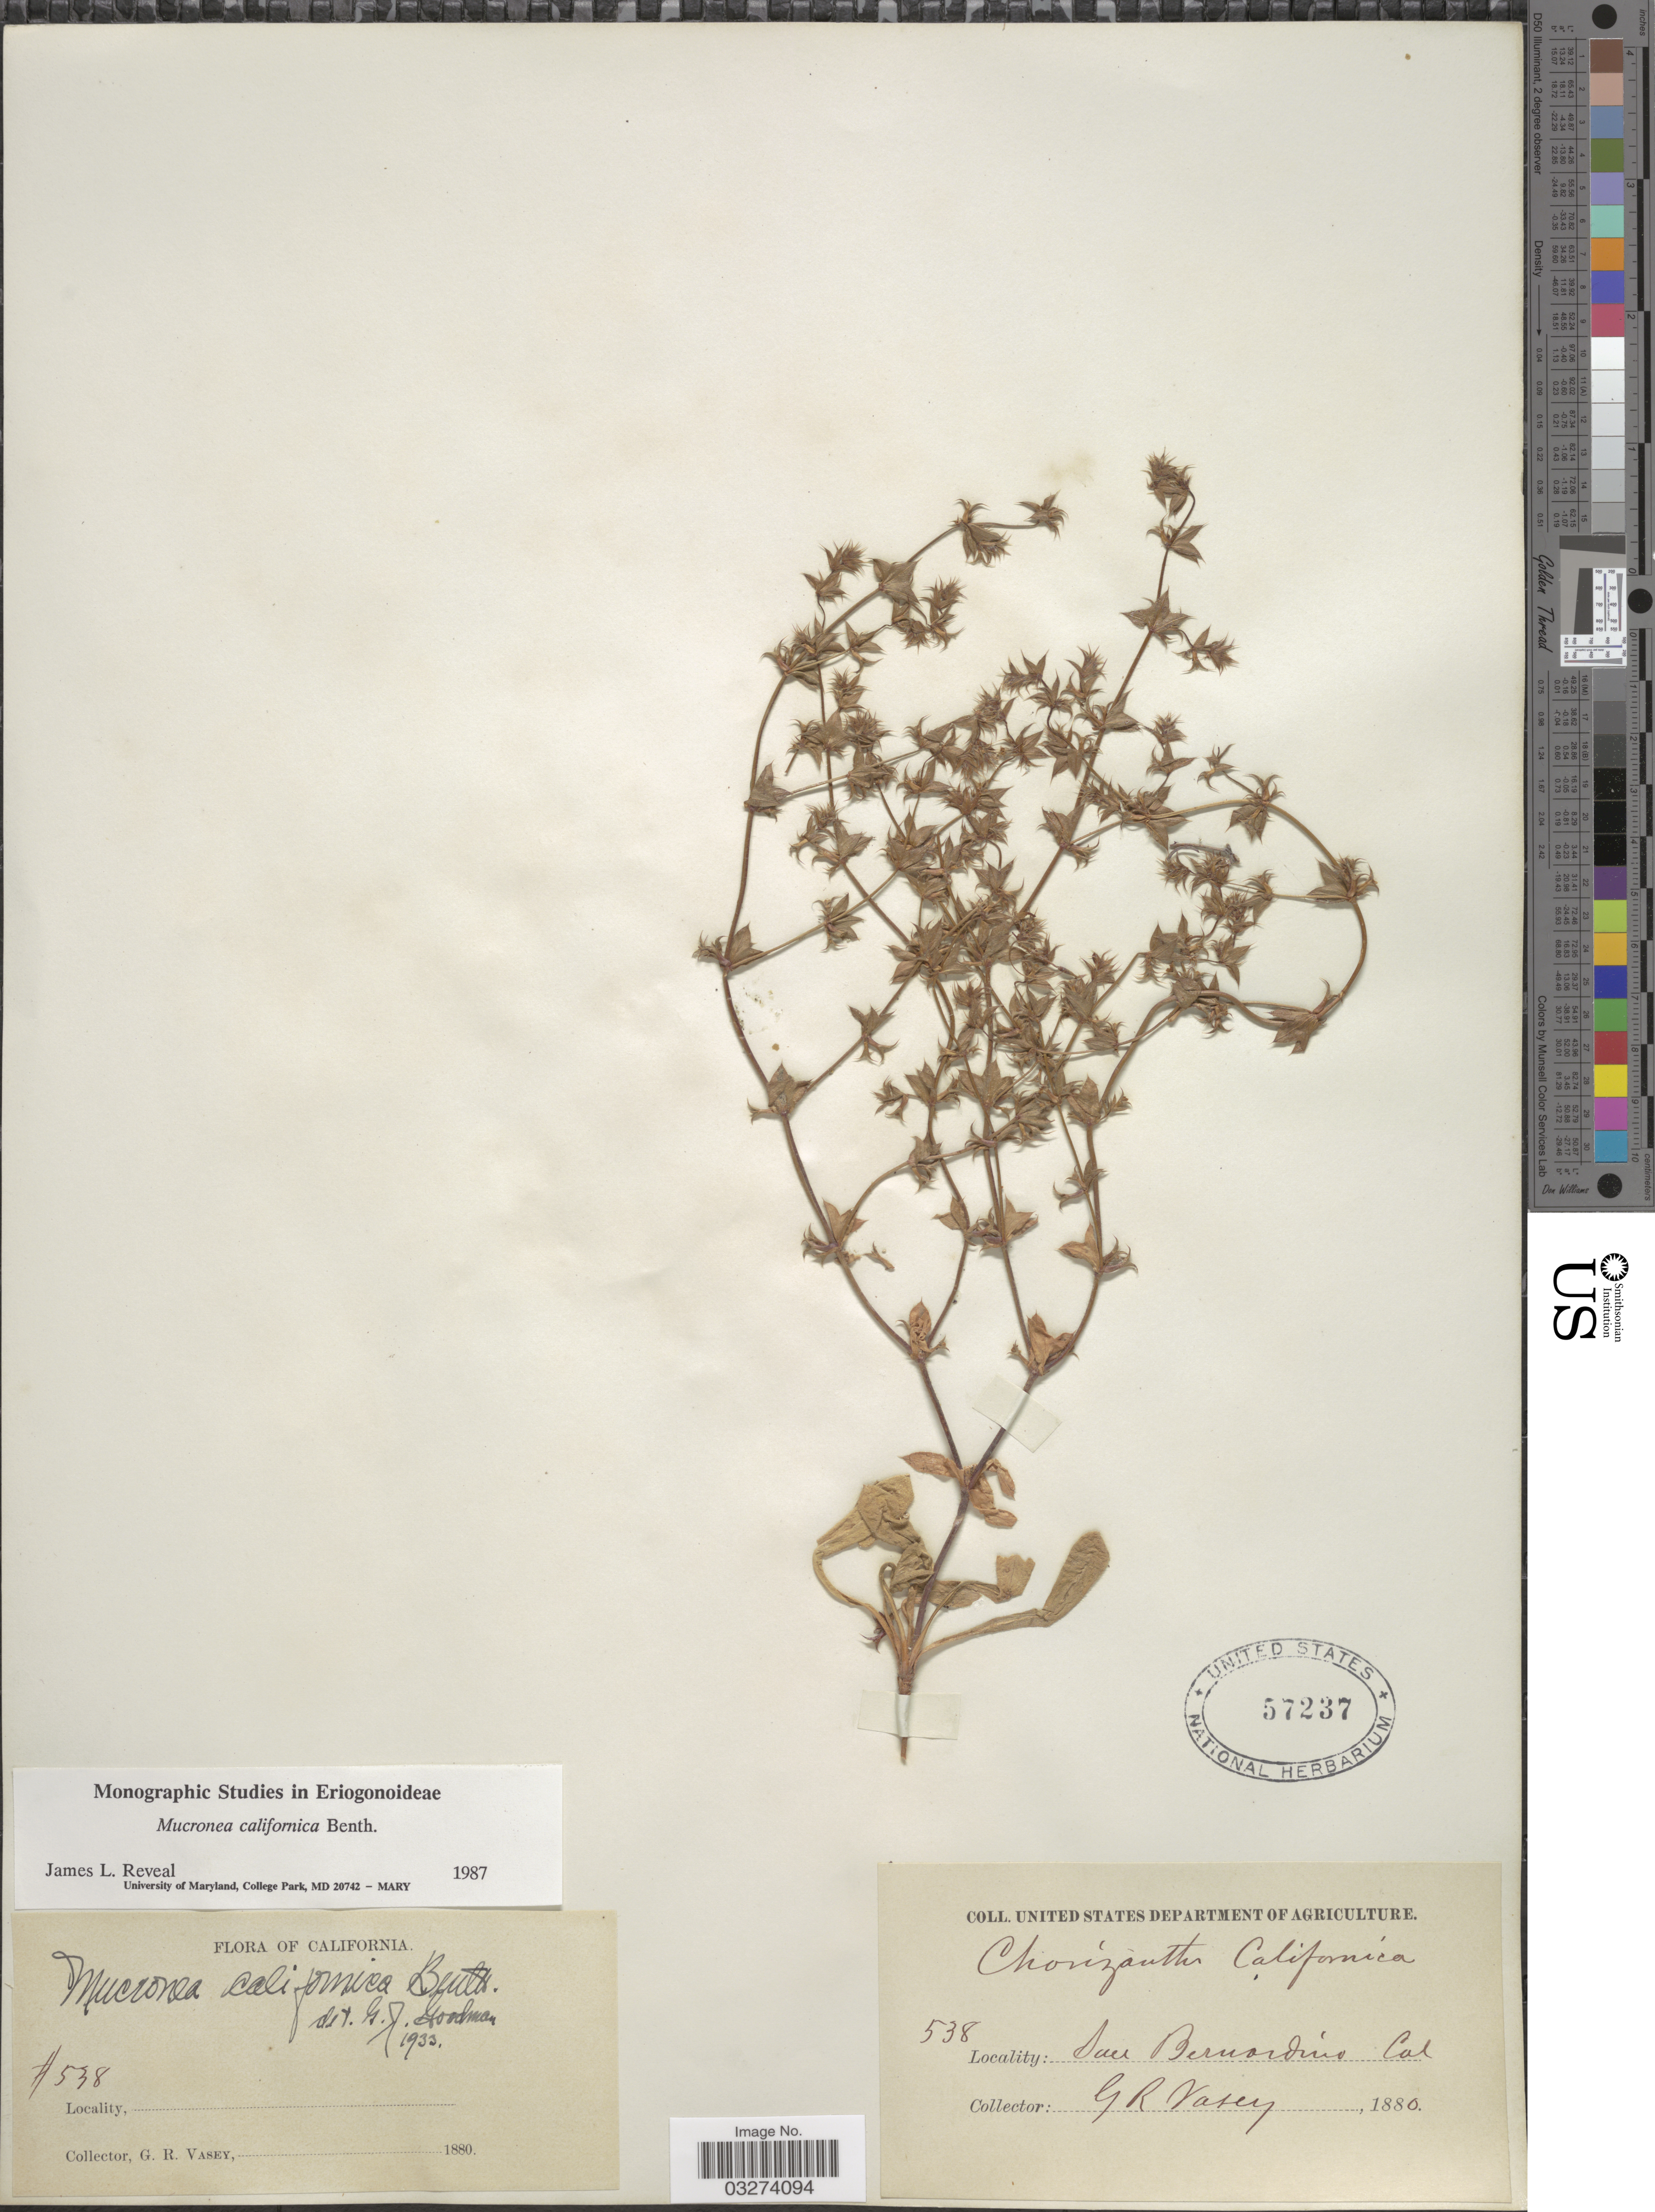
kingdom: Plantae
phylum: Tracheophyta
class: Magnoliopsida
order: Caryophyllales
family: Polygonaceae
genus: Mucronea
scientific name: Mucronea californica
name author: Benth.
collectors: G. R. Vasey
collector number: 538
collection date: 1880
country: United States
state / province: California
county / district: San Bernardino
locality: San Bernardino.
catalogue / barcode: US 57237